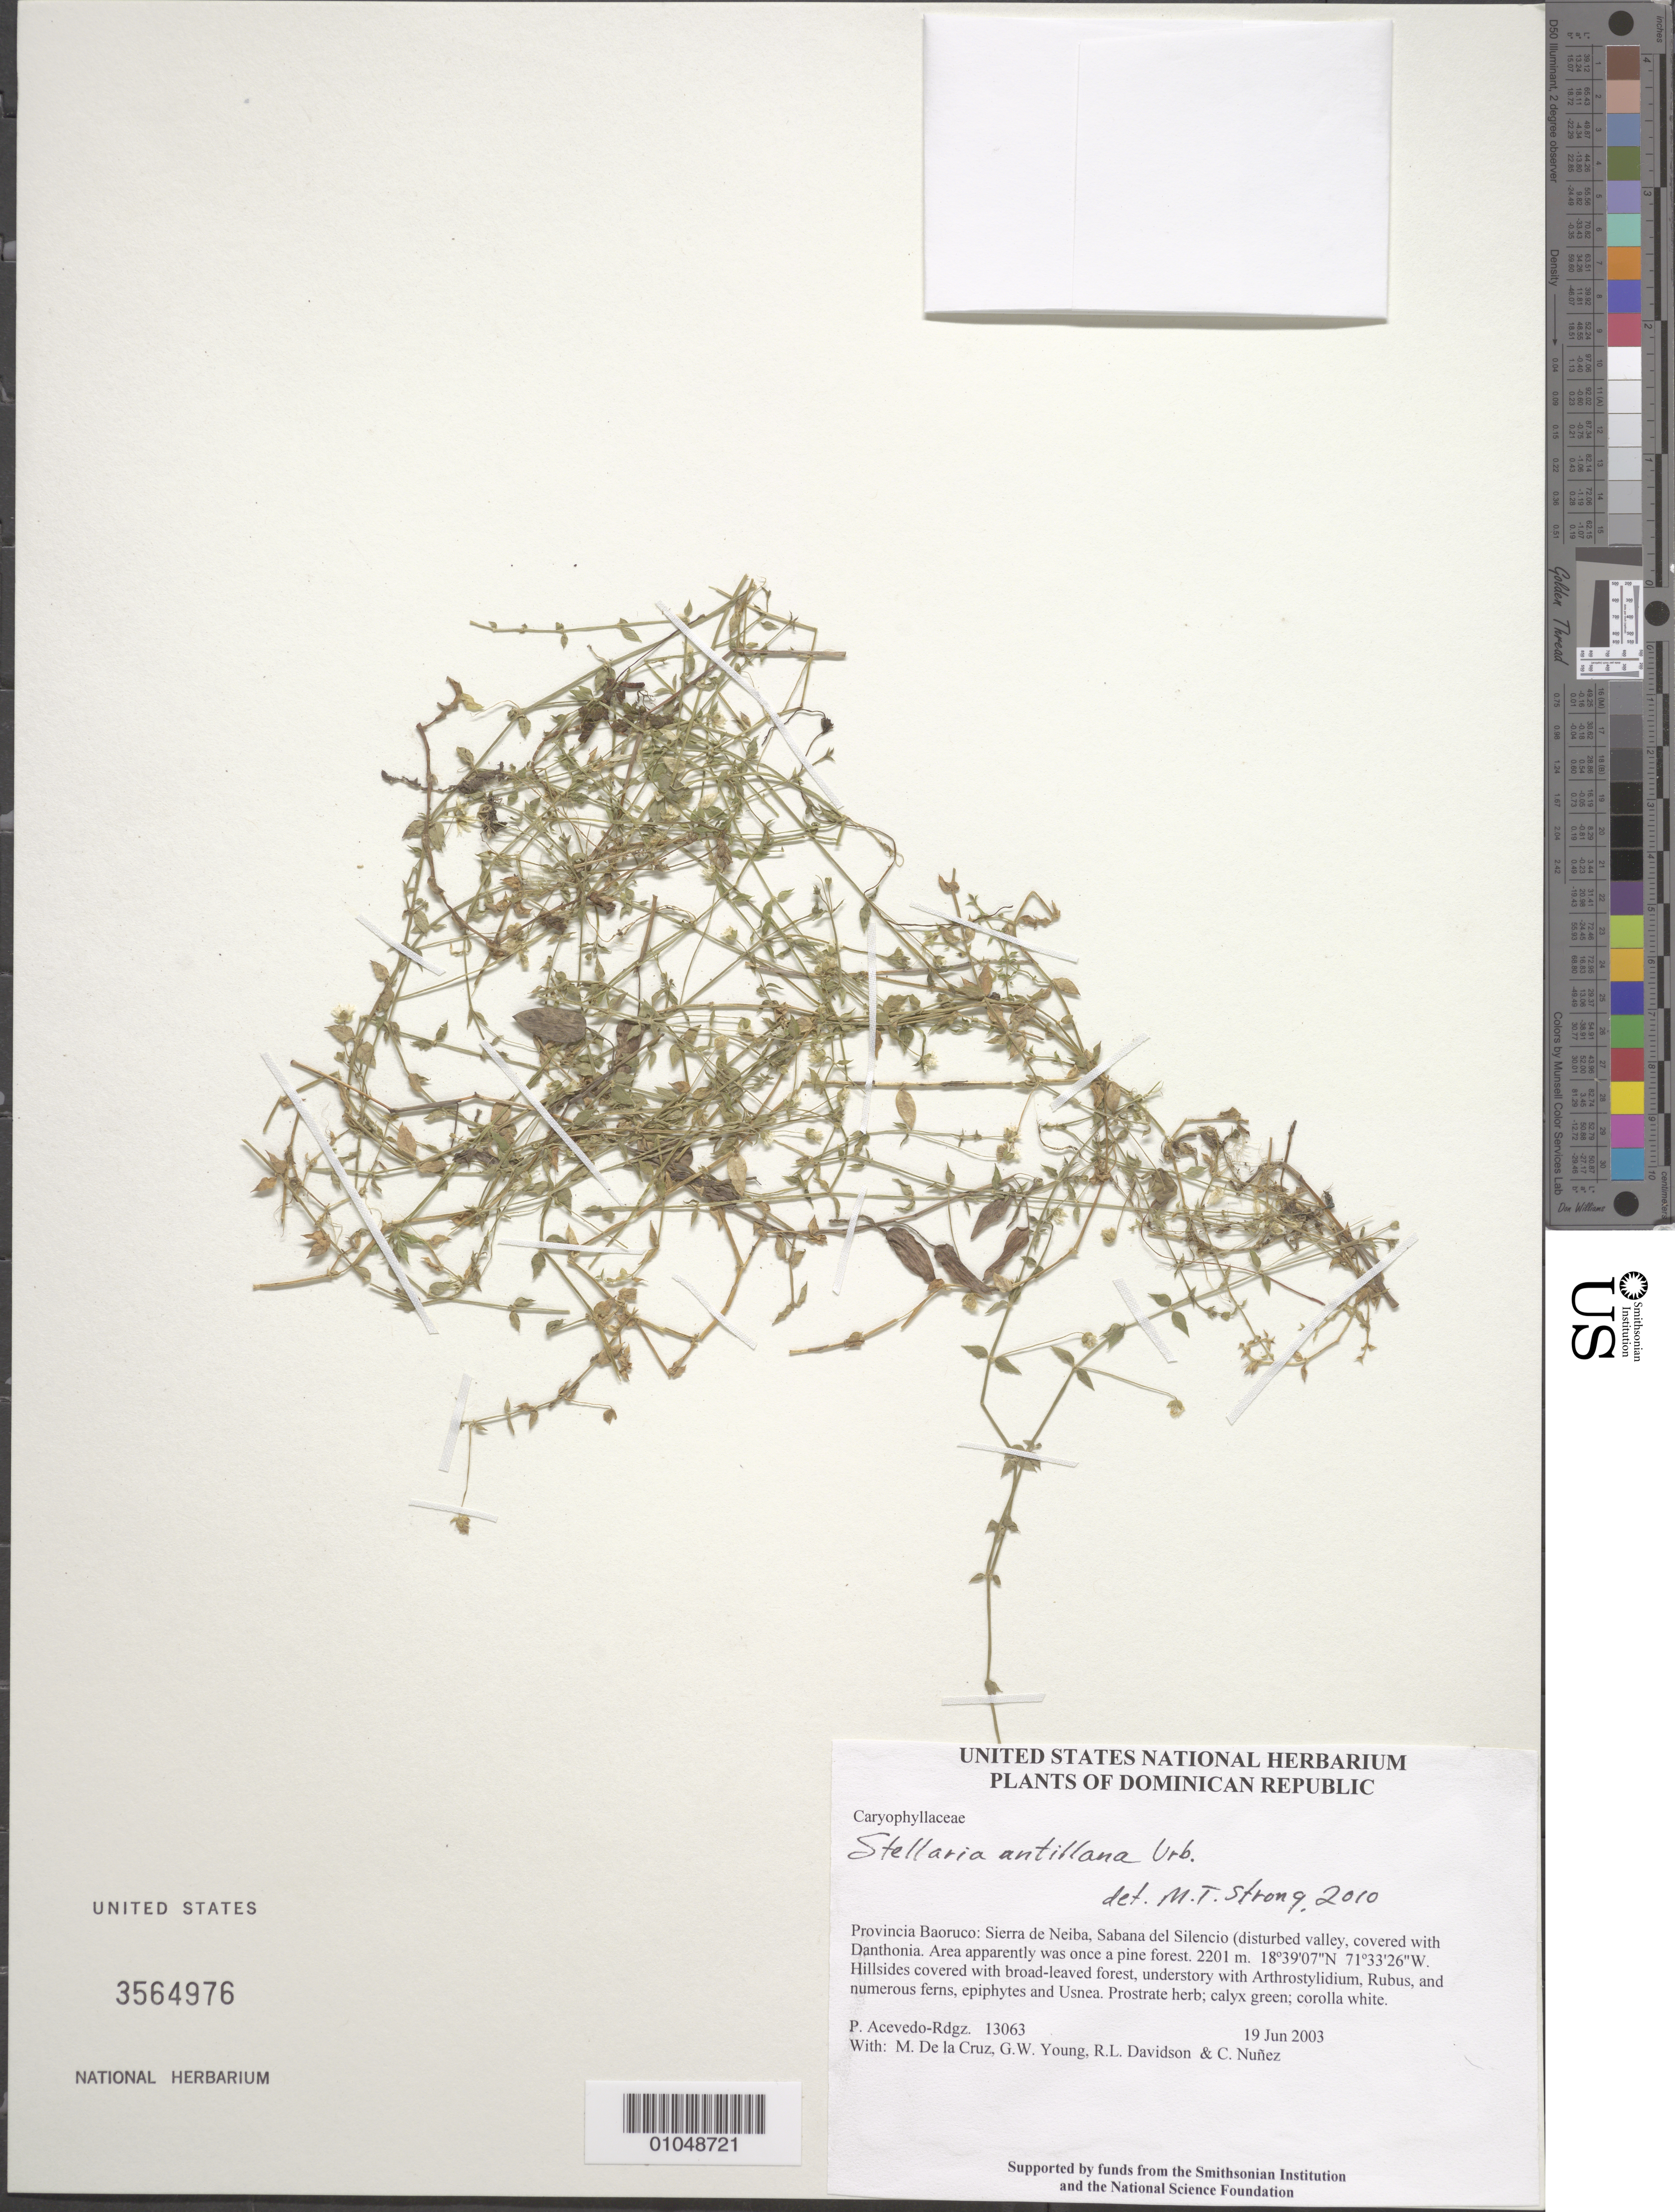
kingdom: Plantae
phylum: Tracheophyta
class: Magnoliopsida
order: Caryophyllales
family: Caryophyllaceae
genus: Stellaria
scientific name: Stellaria antillana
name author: Urb.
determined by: Strong, M. T., (US), Smithsonian Institution - National Museum of Natural History (UNITED STATES)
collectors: P. Acevedo-Rodr., M. de la Cruz, J. Rawlins, G. Young, R. Davidson & C. Nunez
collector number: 13063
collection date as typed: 19 Jun 2003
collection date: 2003-06-19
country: Dominican Republic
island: Hispaniola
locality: Provincia Baoruco: Sierra de Neiba, Sabana del Silencio (disturbed valley, covered with Danthonia. Area apparently was once a pine forest.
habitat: Hillsides covered with broad-leaved forest, understory with Arthrostylidium, Rubus, and numerous ferns, epiphytes and Usnea.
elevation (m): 2201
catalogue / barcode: US 3564976